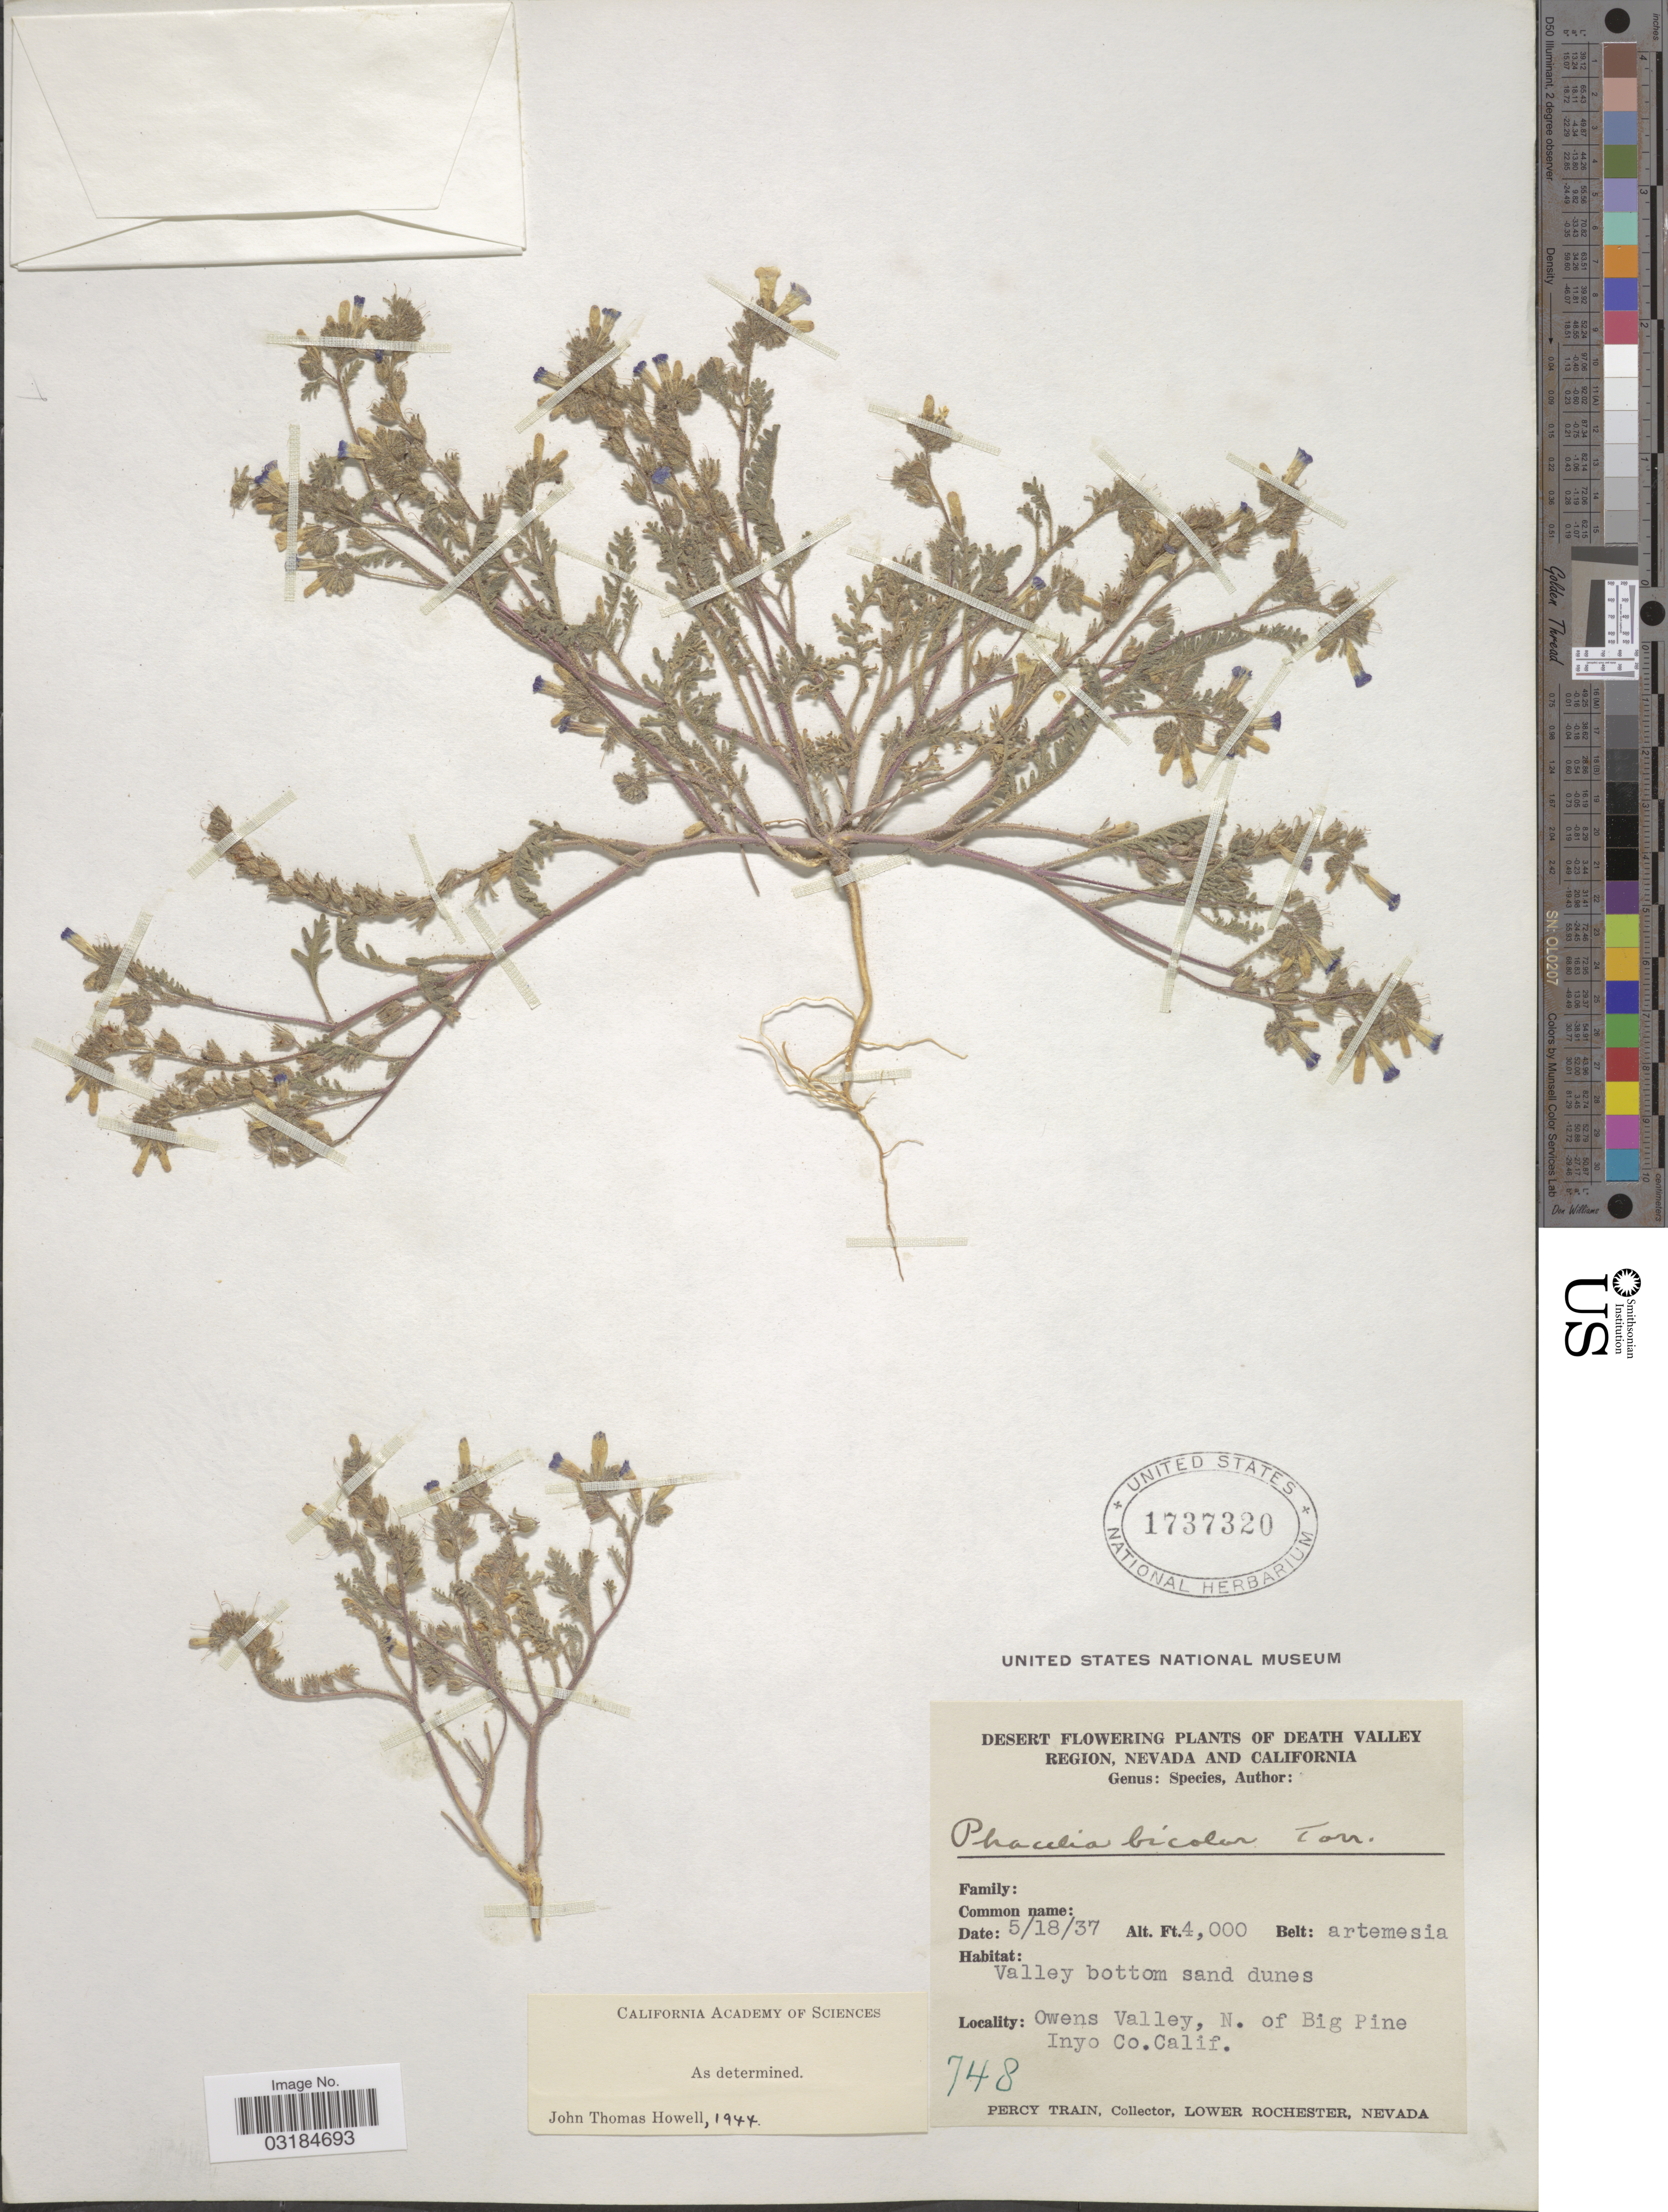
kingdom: Plantae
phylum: Tracheophyta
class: Magnoliopsida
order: Boraginales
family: Hydrophyllaceae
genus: Phacelia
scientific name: Phacelia bicolor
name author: Torr. in C. King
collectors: P. Train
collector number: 748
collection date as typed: Transcribed d/m/y: 18/5/37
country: United States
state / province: California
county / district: Inyo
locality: Death Valley Region, Owens Valley, N. of Big Pine Inyo Co., Calif.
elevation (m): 1219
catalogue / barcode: US 1737320